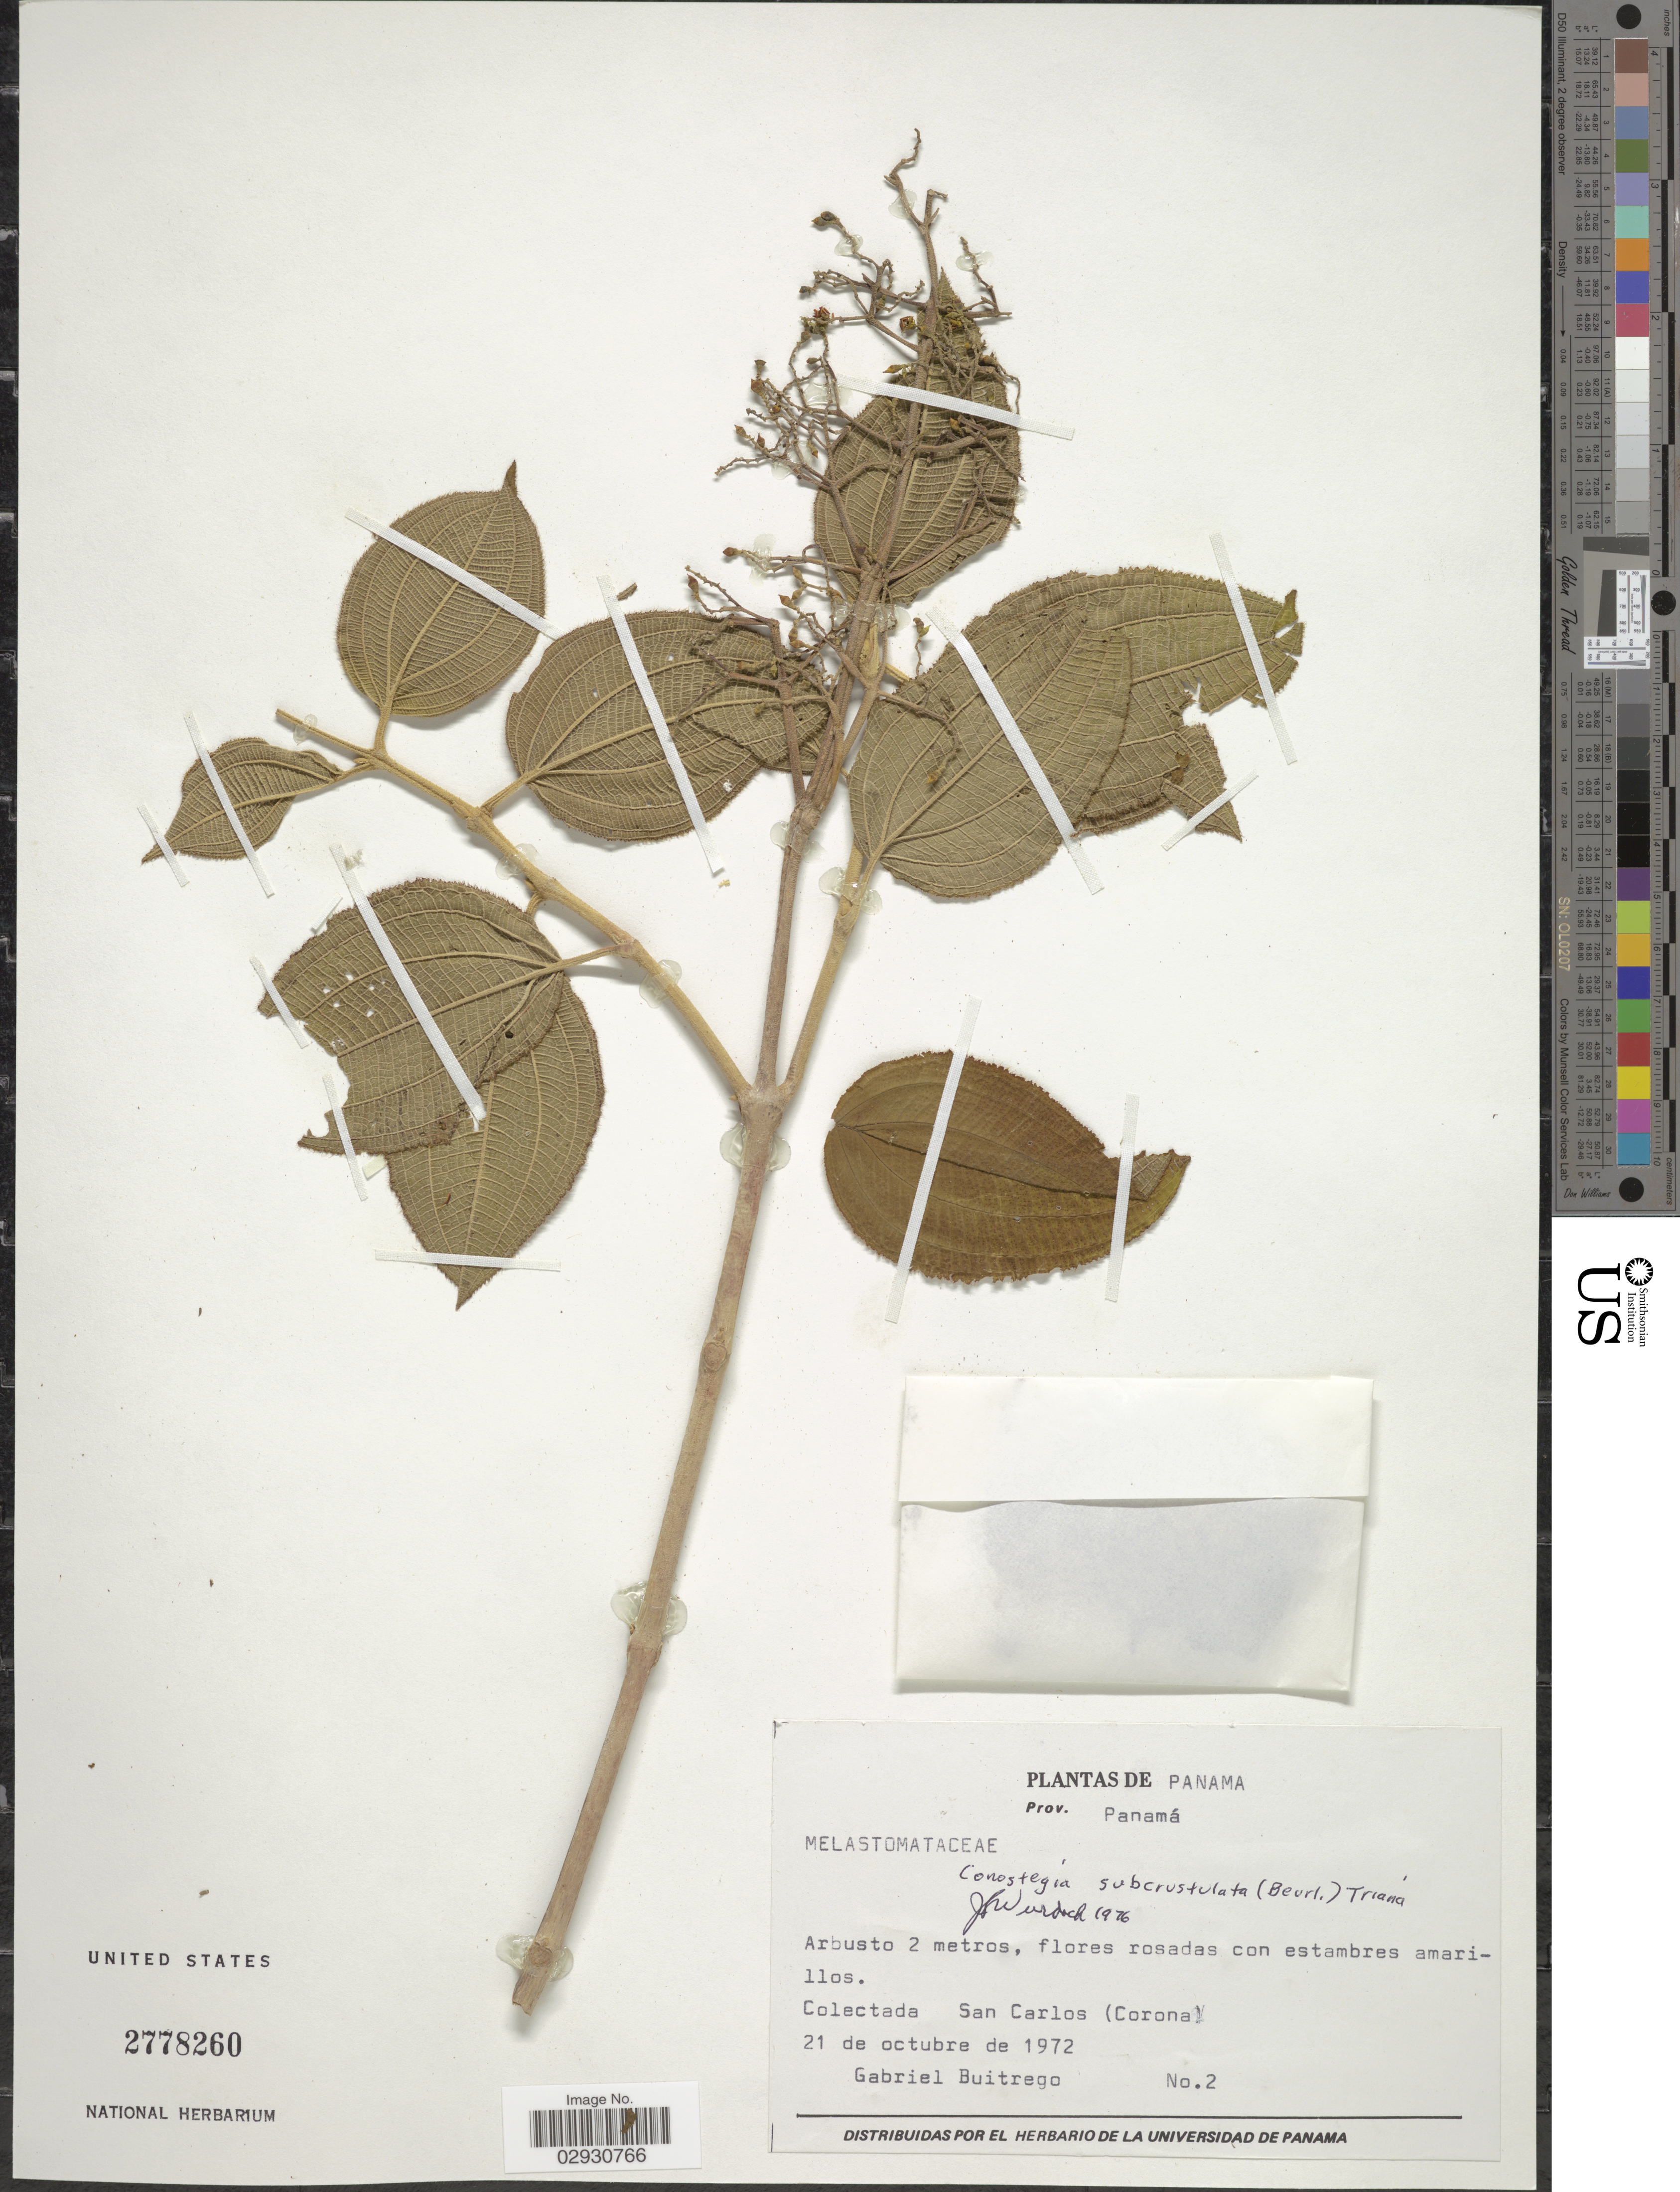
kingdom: Plantae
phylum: Tracheophyta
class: Magnoliopsida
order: Myrtales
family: Melastomataceae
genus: Conostegia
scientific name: Conostegia subcrustulata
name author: (Beurl.) Triana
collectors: G. Buitrego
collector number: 2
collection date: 1972-10-21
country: Panama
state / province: Panamá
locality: Prov. Panamá. San Carlos (Corona).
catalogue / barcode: US 2778260